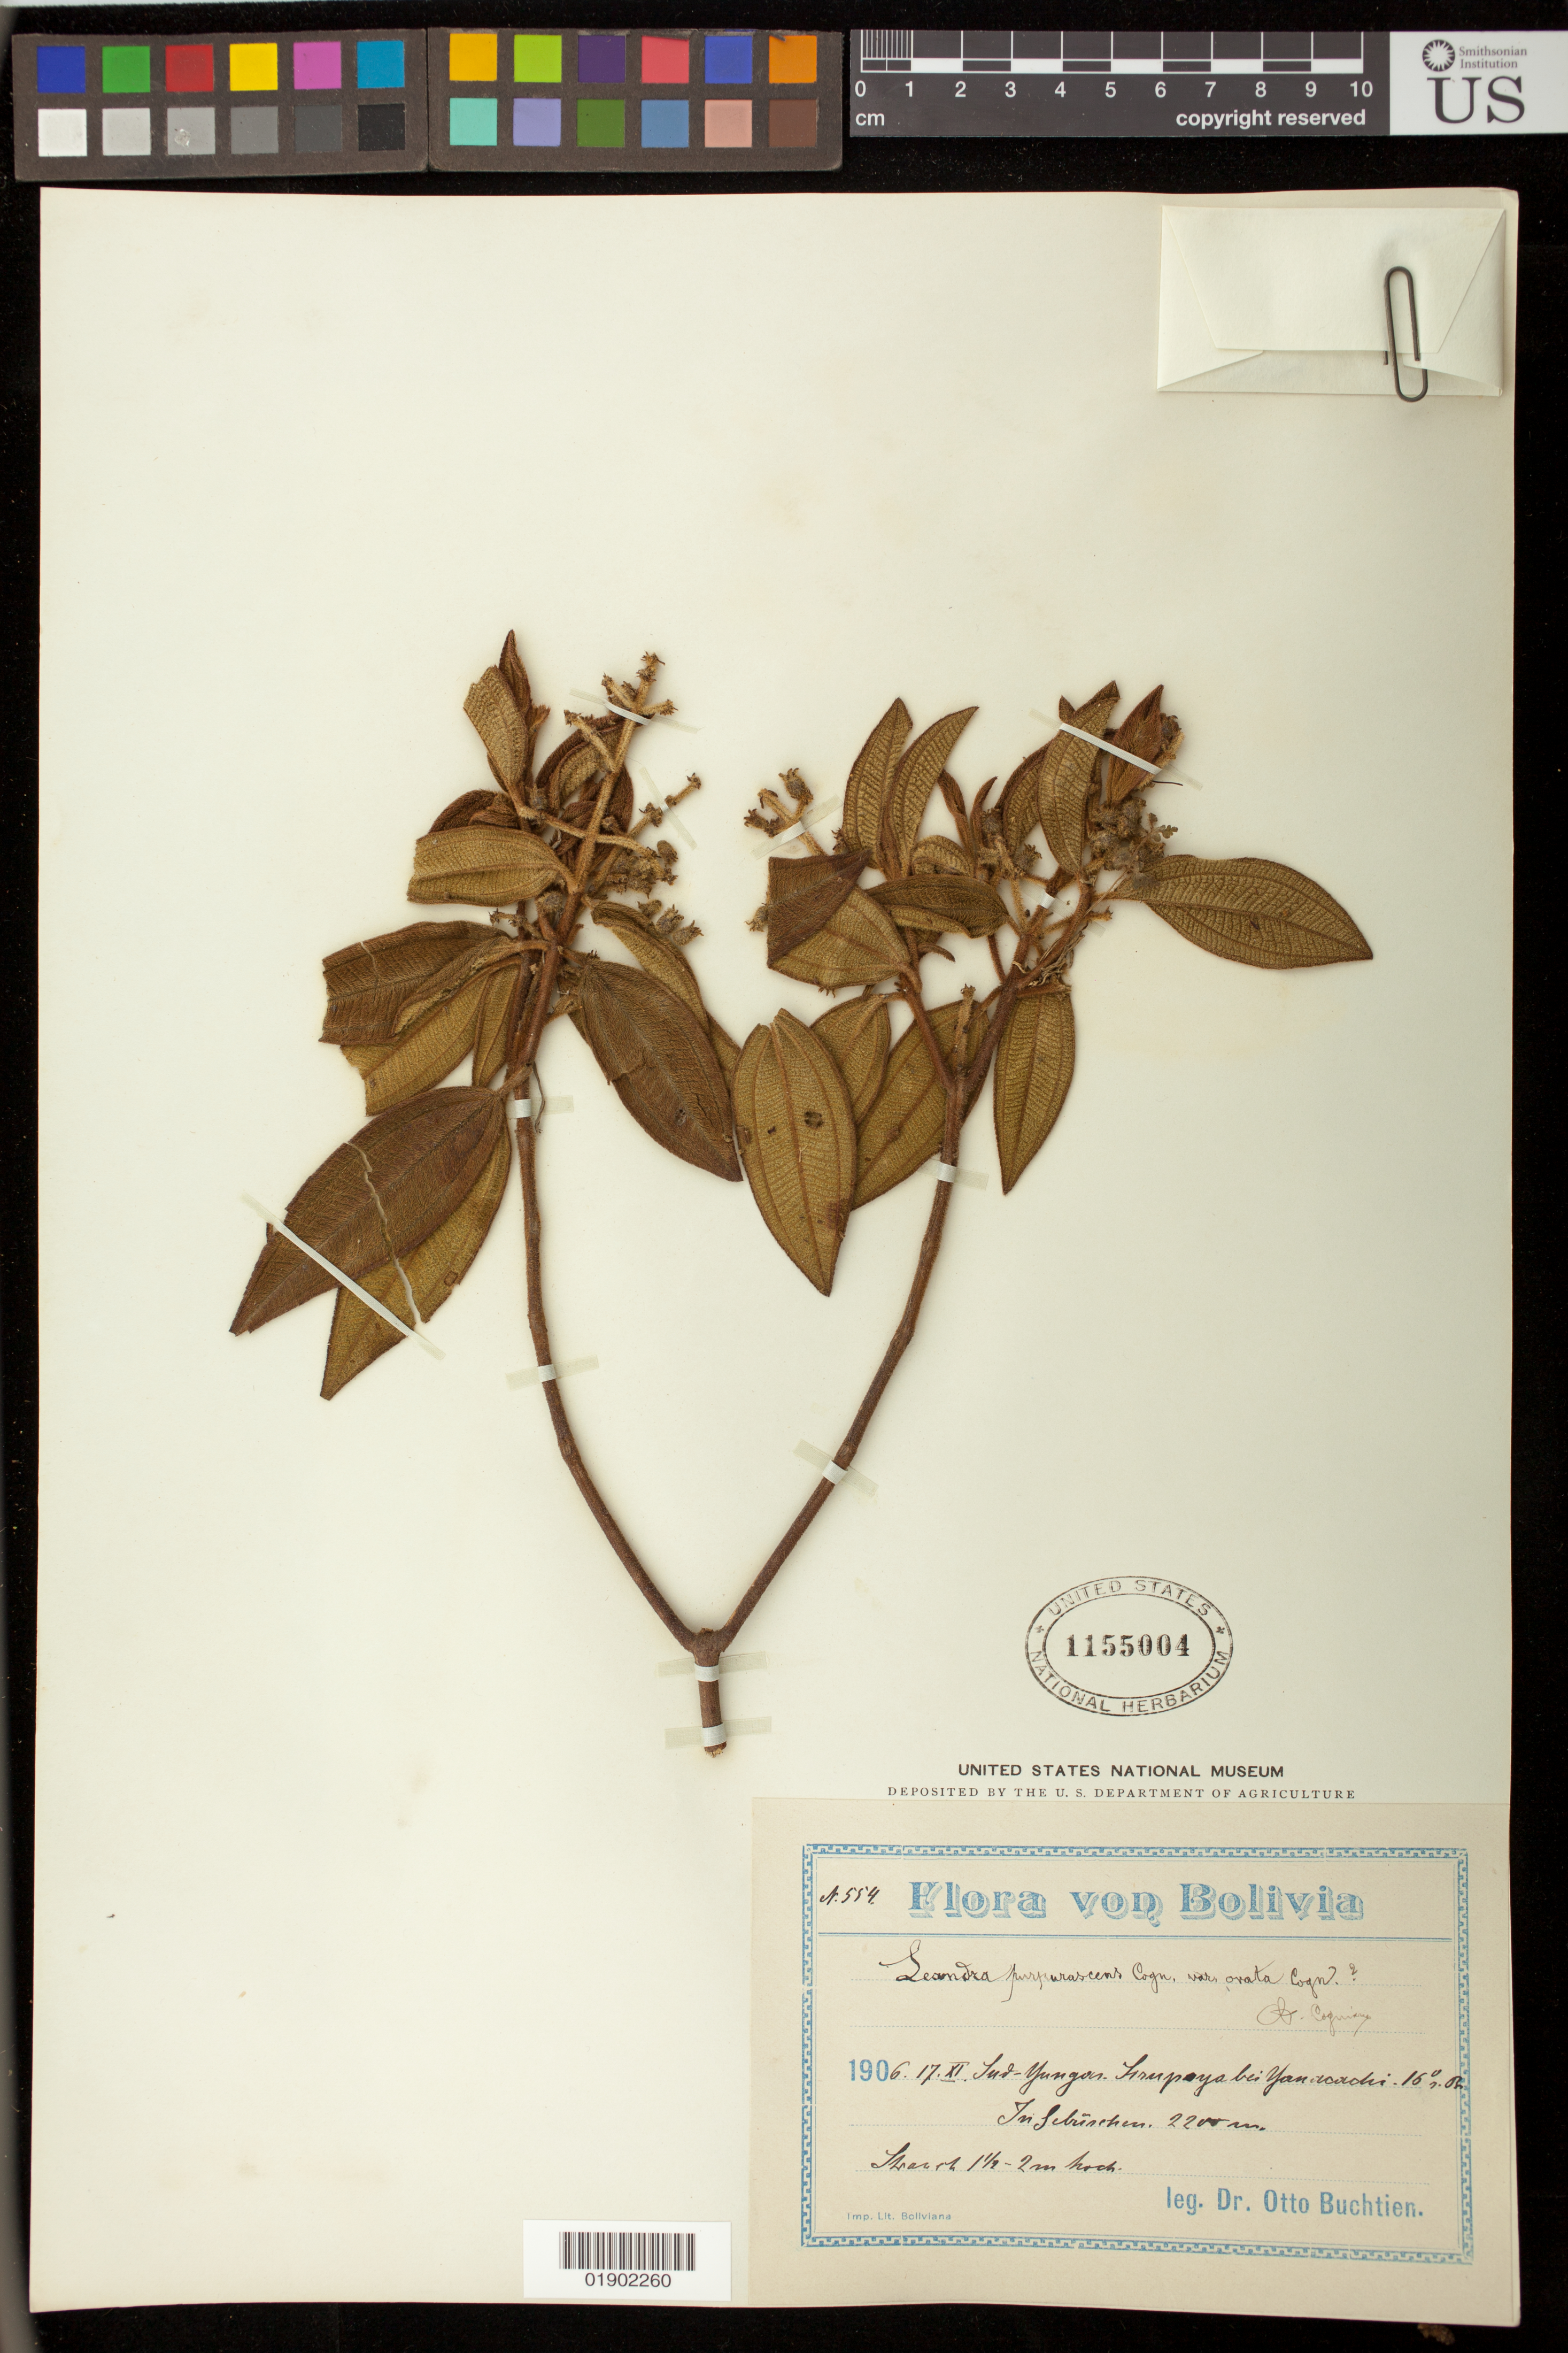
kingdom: Plantae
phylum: Tracheophyta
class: Magnoliopsida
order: Myrtales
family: Melastomataceae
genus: Leandra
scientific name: Leandra purpurascens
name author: (DC.) Cogn.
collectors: O. Buchtien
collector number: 554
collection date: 1906-11-17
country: Bolivia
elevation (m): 2200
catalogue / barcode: US 1155004